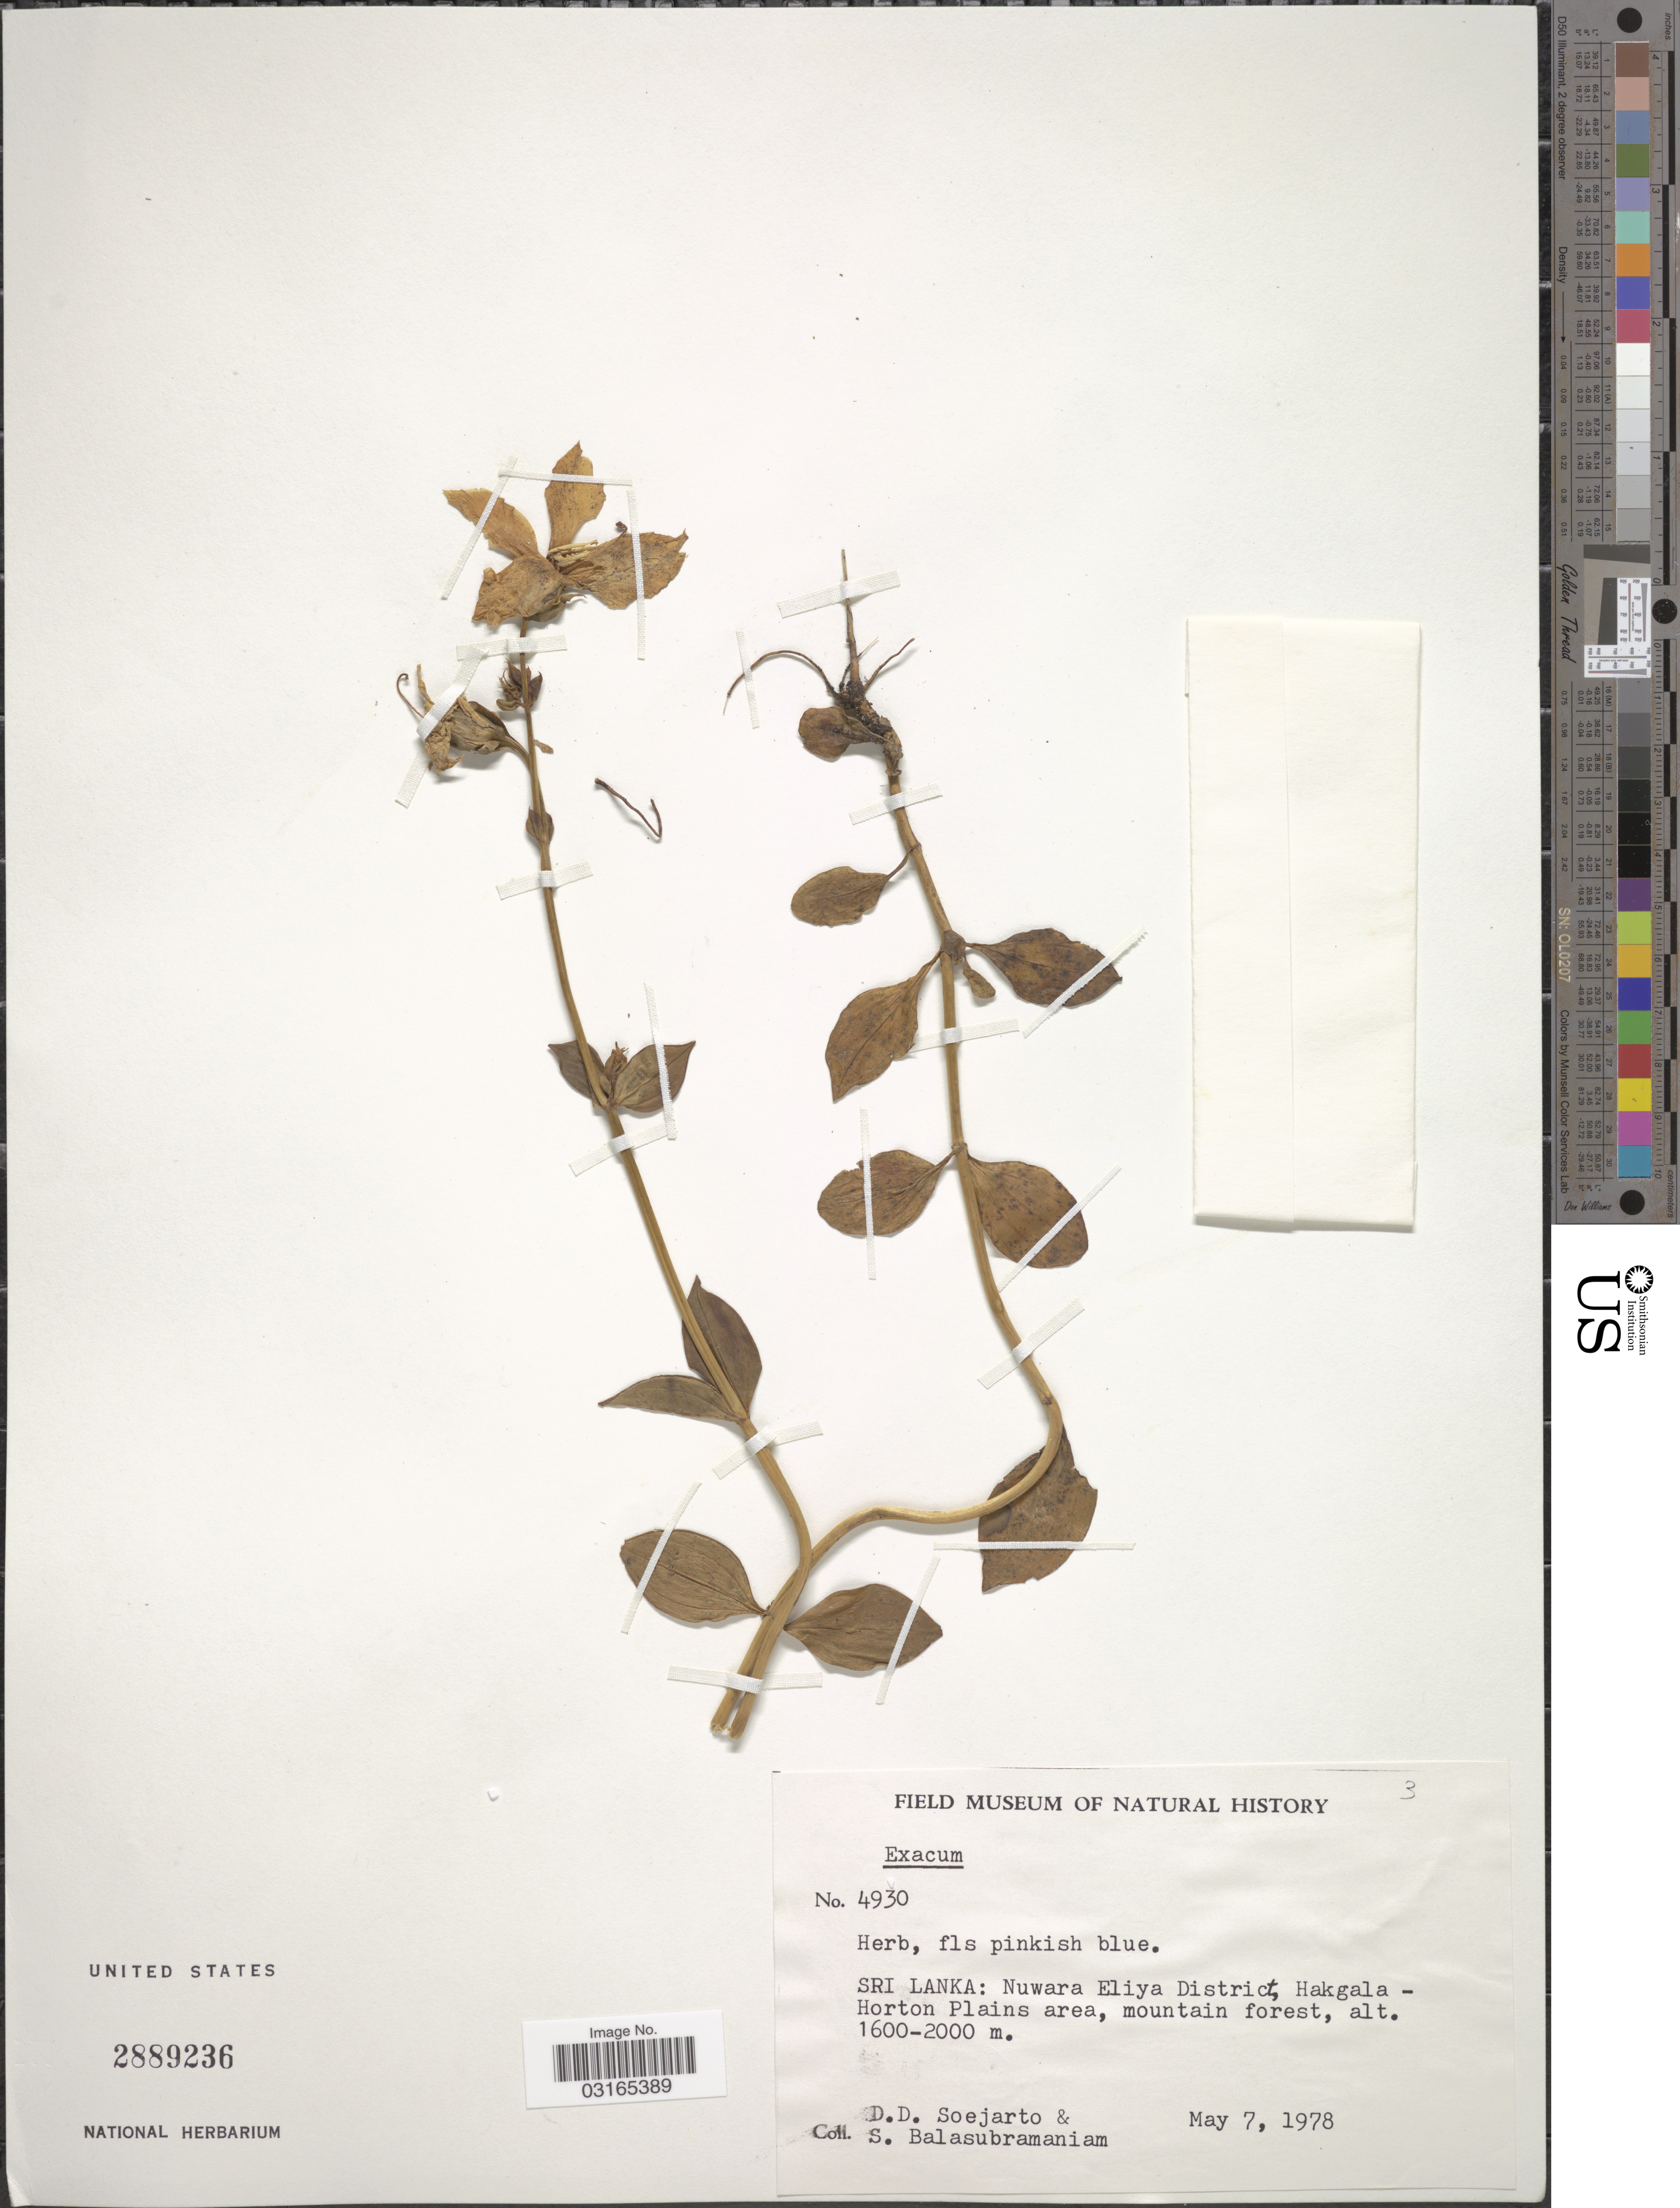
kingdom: Plantae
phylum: Tracheophyta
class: Magnoliopsida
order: Gentianales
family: Gentianaceae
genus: Exacum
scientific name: Exacum sp.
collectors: S. Balasubramaniam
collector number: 4930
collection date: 1978-05-07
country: Sri Lanka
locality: Nuwara Eliya District, Hakgala - Horton Plains area.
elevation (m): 1600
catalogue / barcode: US 2889236